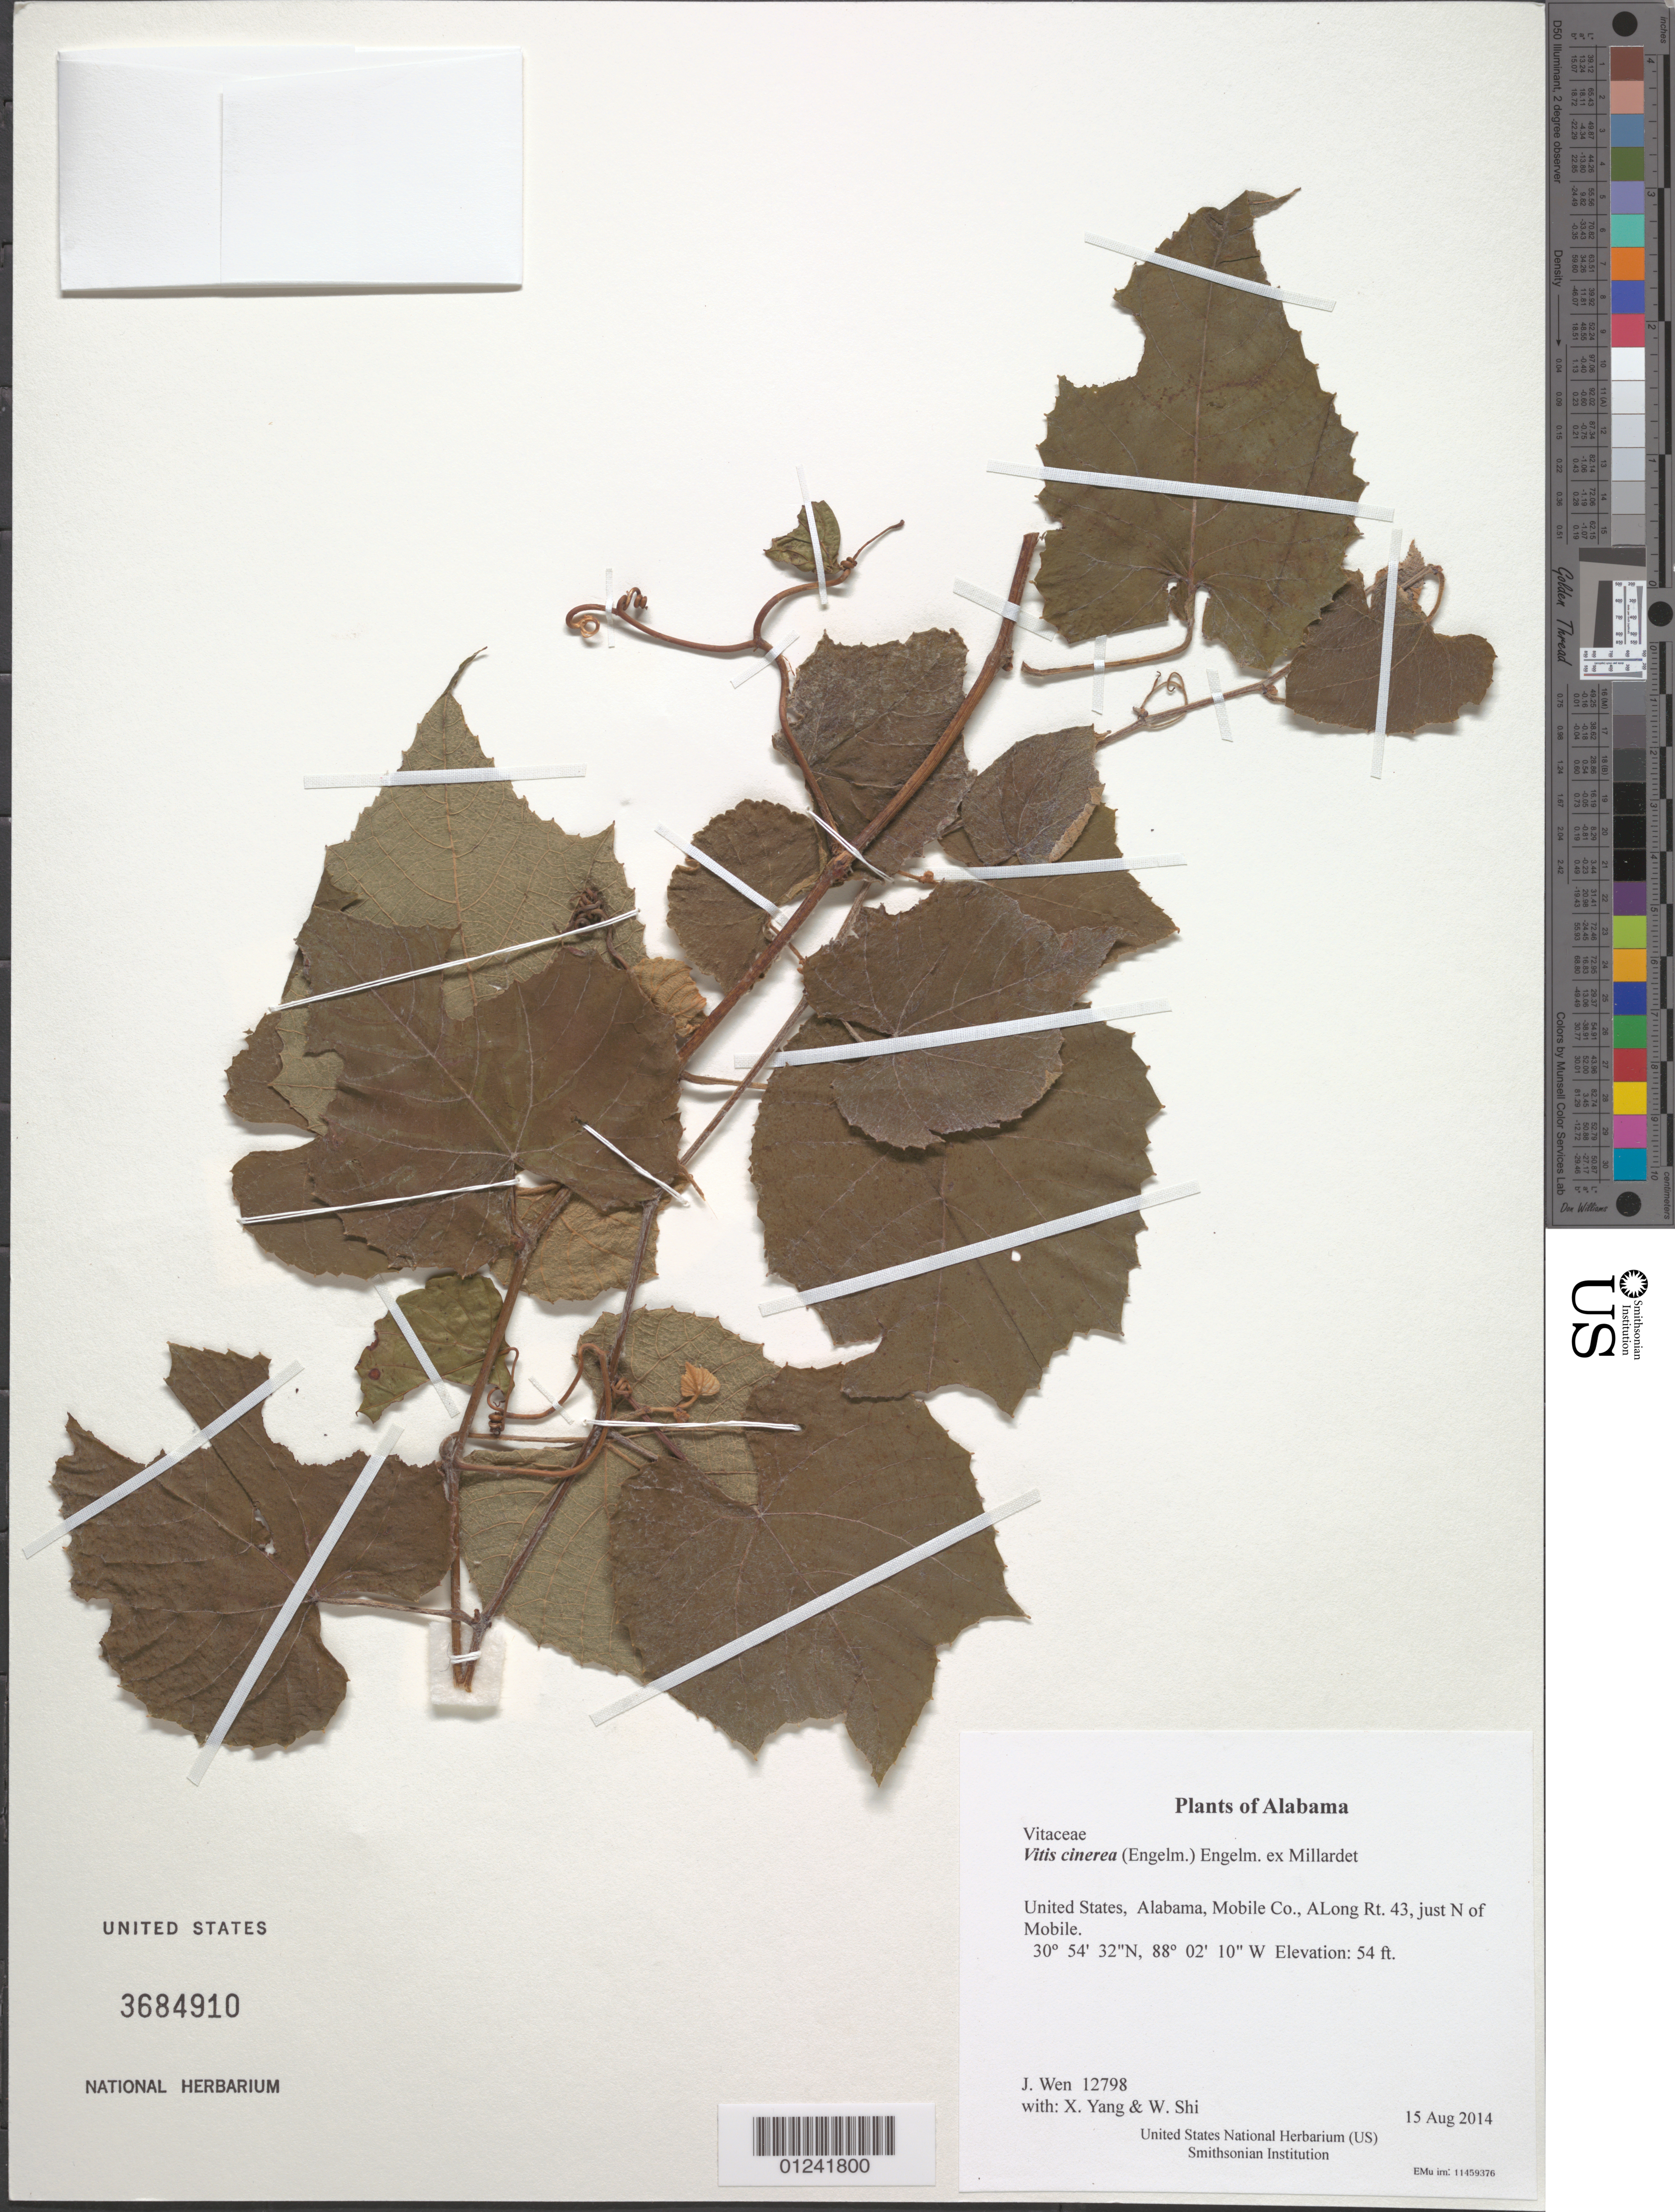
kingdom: Plantae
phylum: Tracheophyta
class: Magnoliopsida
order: Vitales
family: Vitaceae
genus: Vitis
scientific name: Vitis cinerea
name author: (Engelm.) Millardet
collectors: J. Wen, X. Yang & W. Shi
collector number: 12798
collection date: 2014-08-15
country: United States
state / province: Alabama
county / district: Mobile Co.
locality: Along Rt. 43, just N of Mobile.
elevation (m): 16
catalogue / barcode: US 3684910